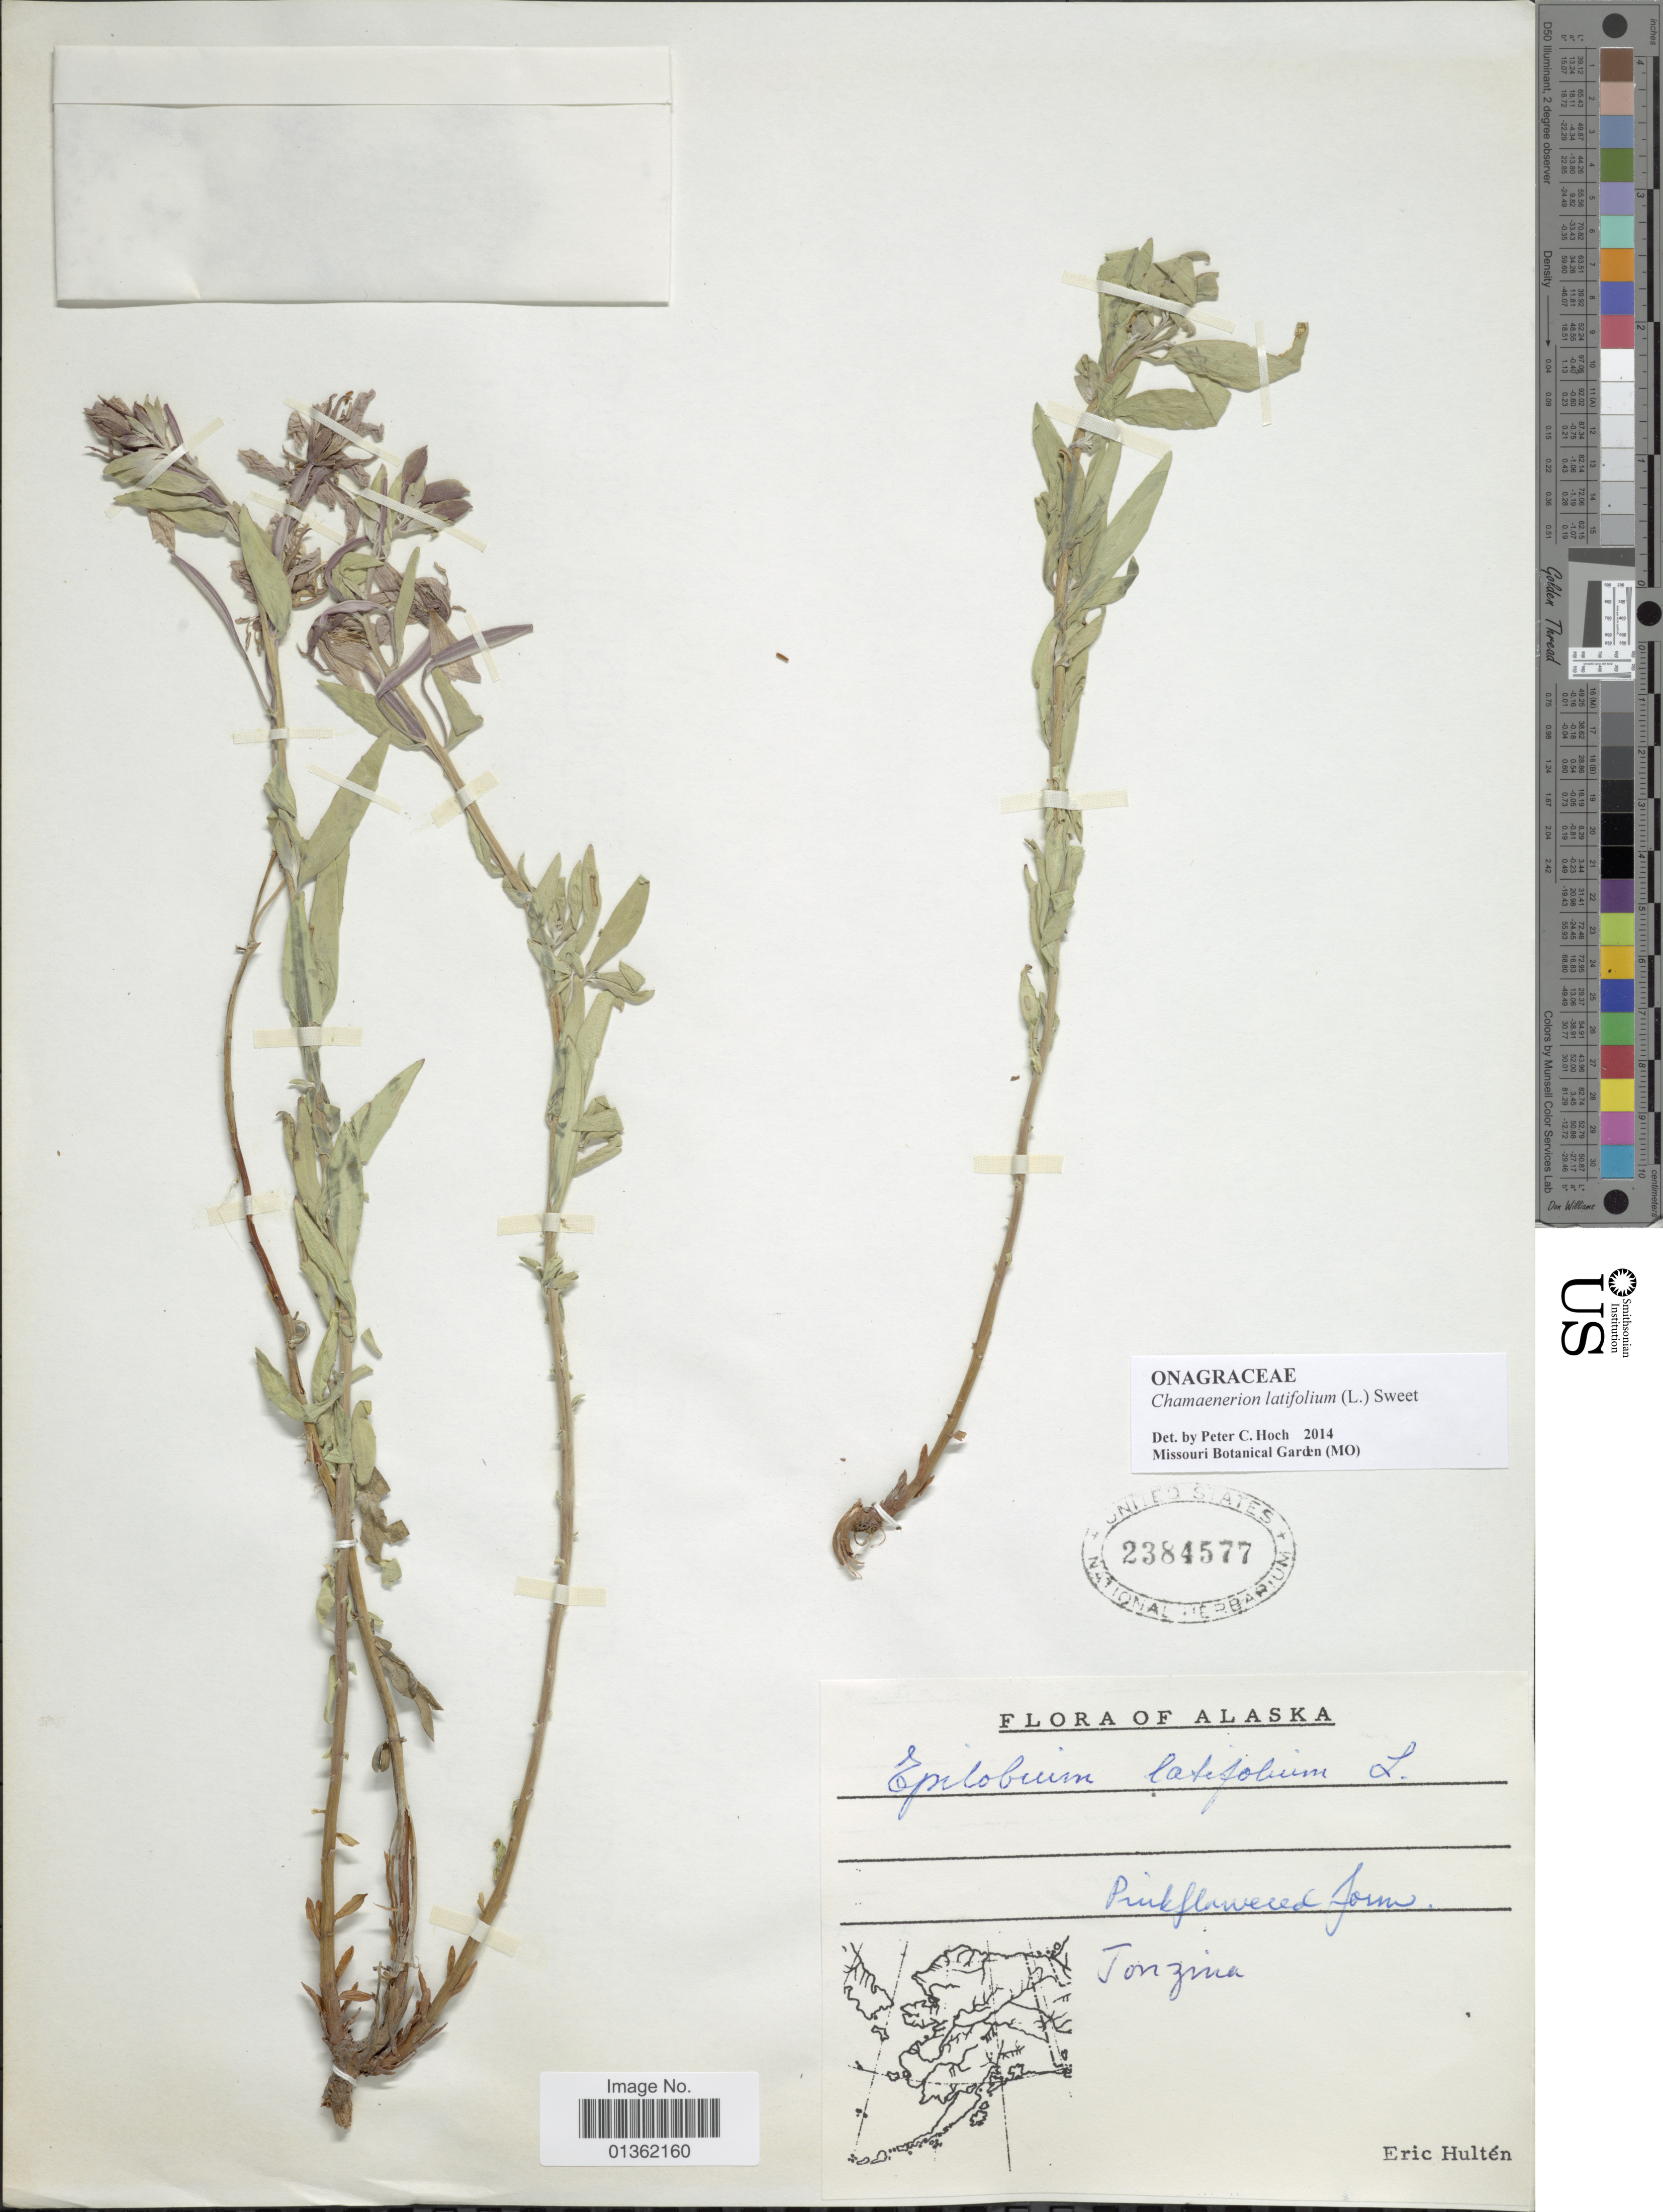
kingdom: Plantae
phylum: Tracheophyta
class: Magnoliopsida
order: Myrtales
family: Onagraceae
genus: Chamaenerion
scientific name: Chamaenerion latifolium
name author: (L.) Th. Fr. & Lange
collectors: E. G. Hultén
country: United States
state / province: Alaska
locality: Tonzina.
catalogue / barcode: US 2384577